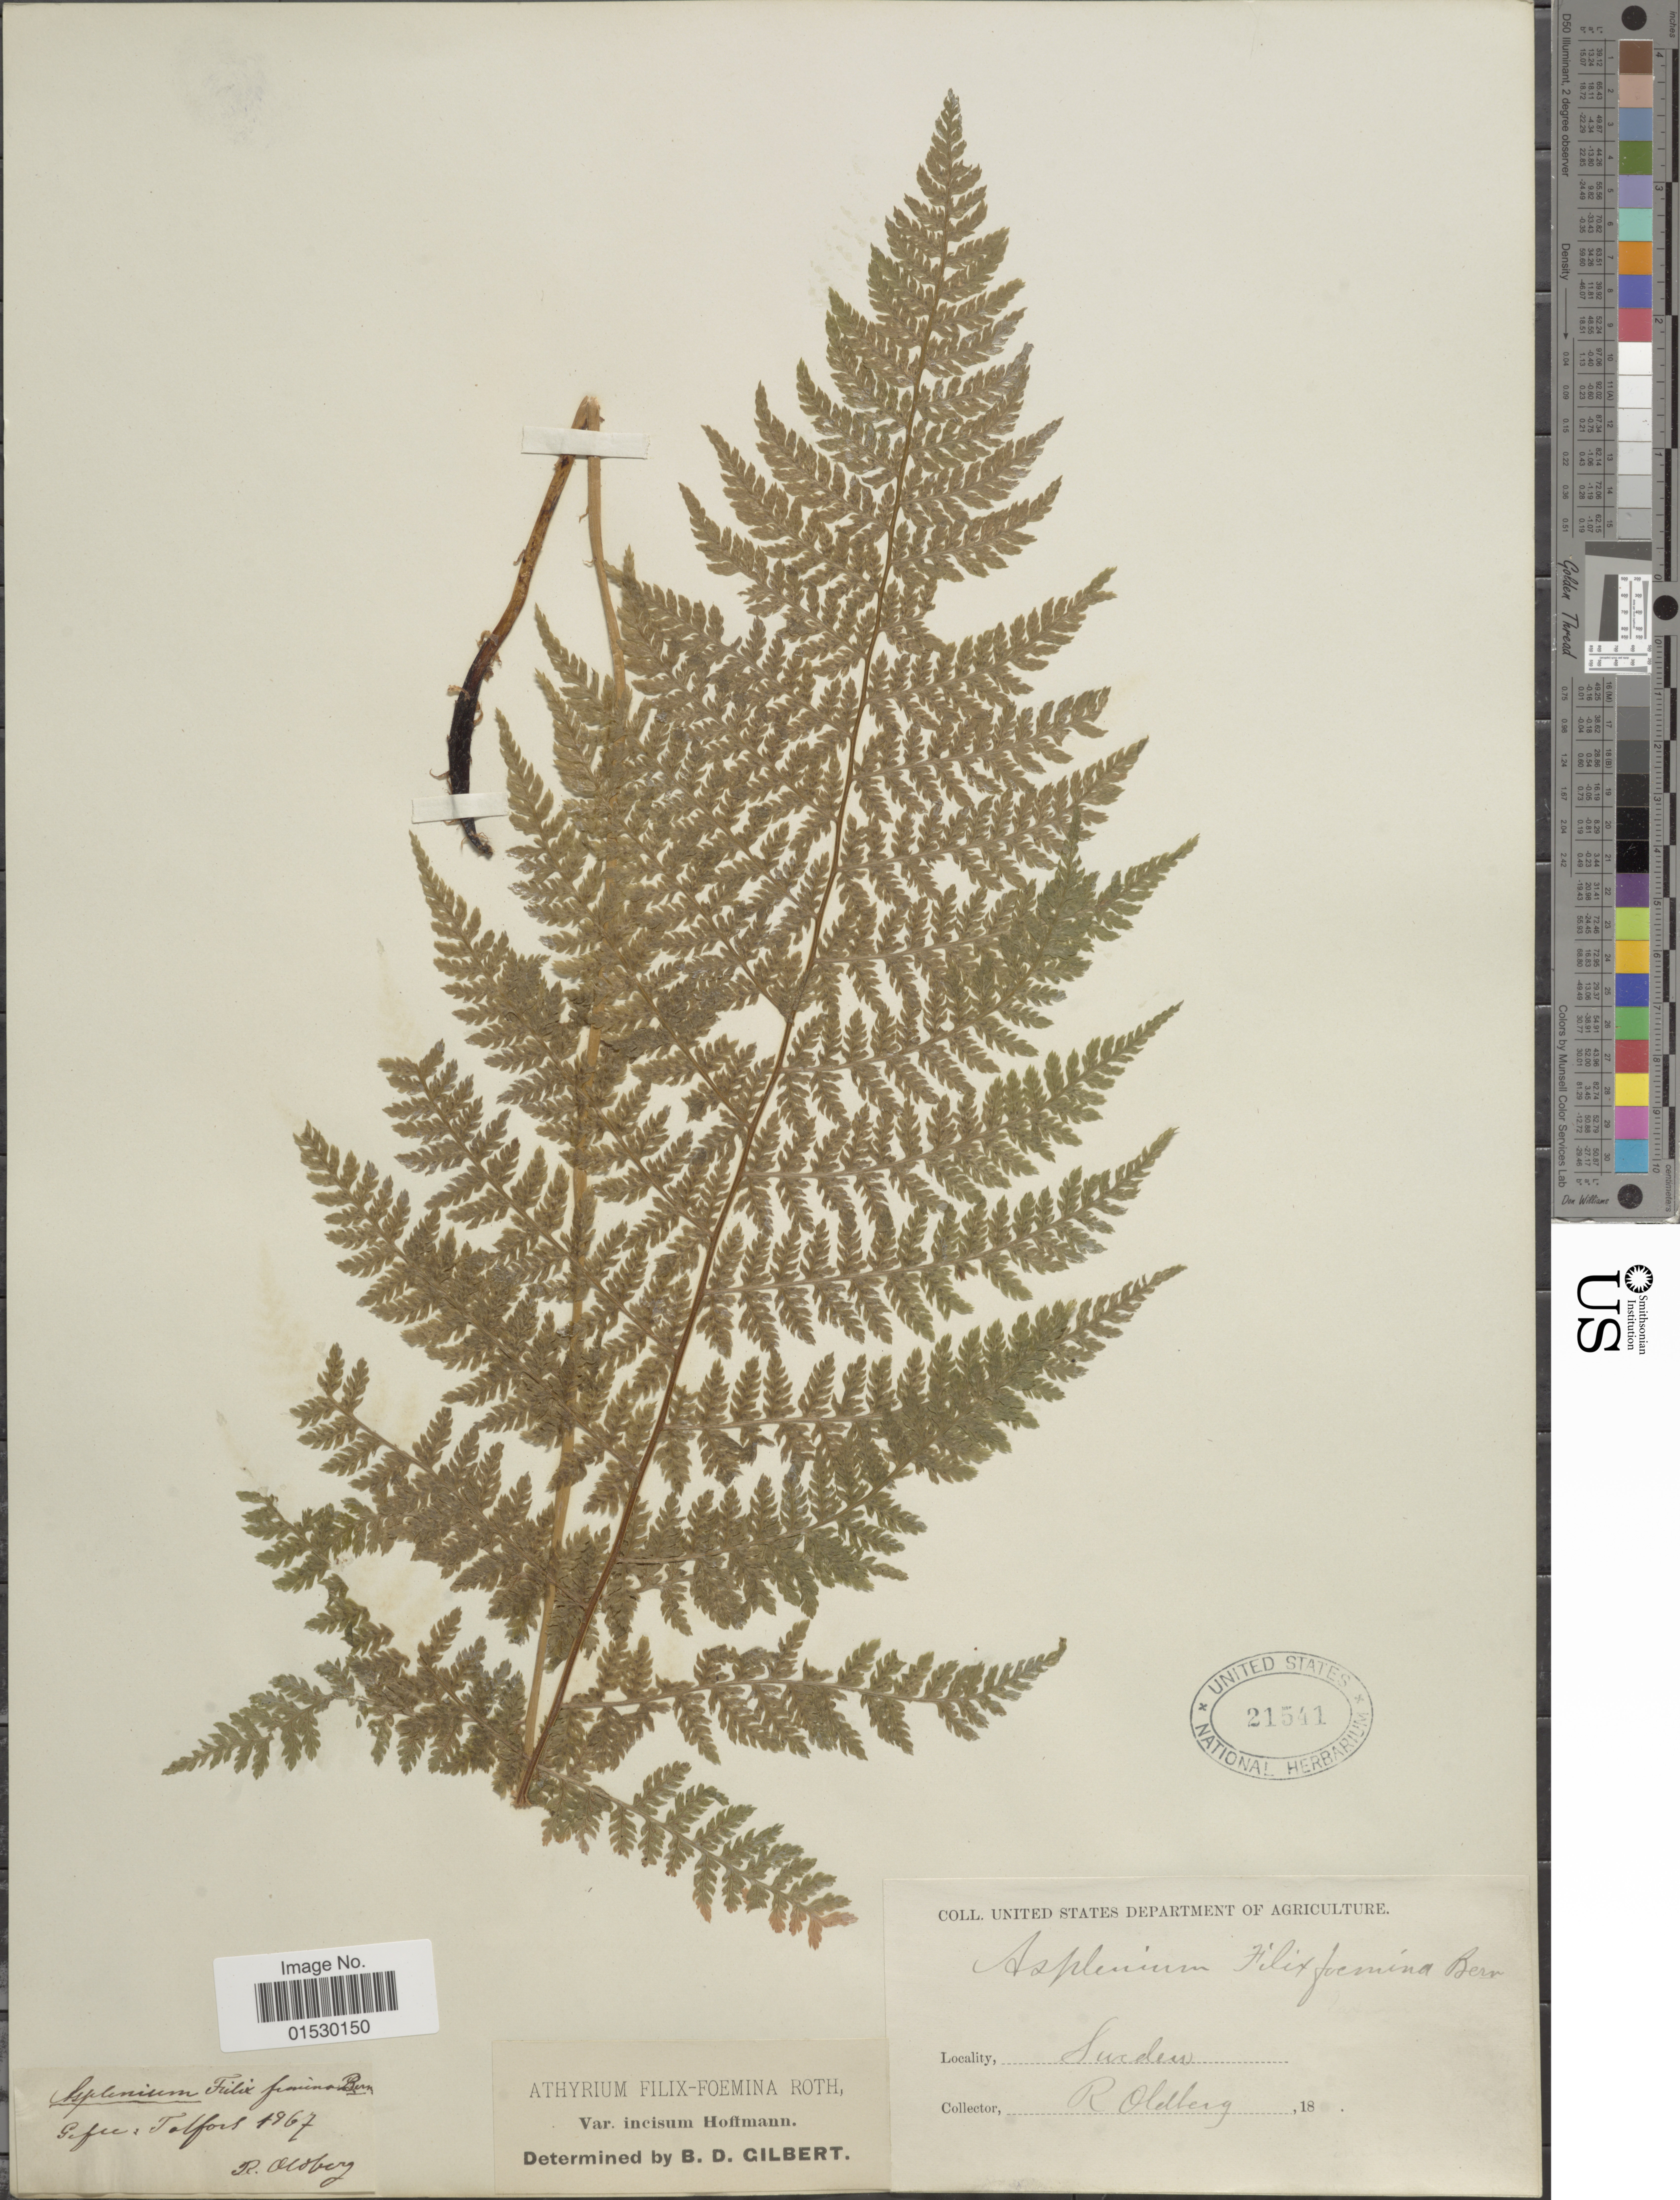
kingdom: Plantae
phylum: Tracheophyta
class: Polypodiopsida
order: Polypodiales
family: Athyriaceae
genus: Athyrium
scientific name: Athyrium filix-femina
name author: (L.) Roth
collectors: R. Oldberg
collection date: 1967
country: Sweden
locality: Gefle: Talfors.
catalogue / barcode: US 21541